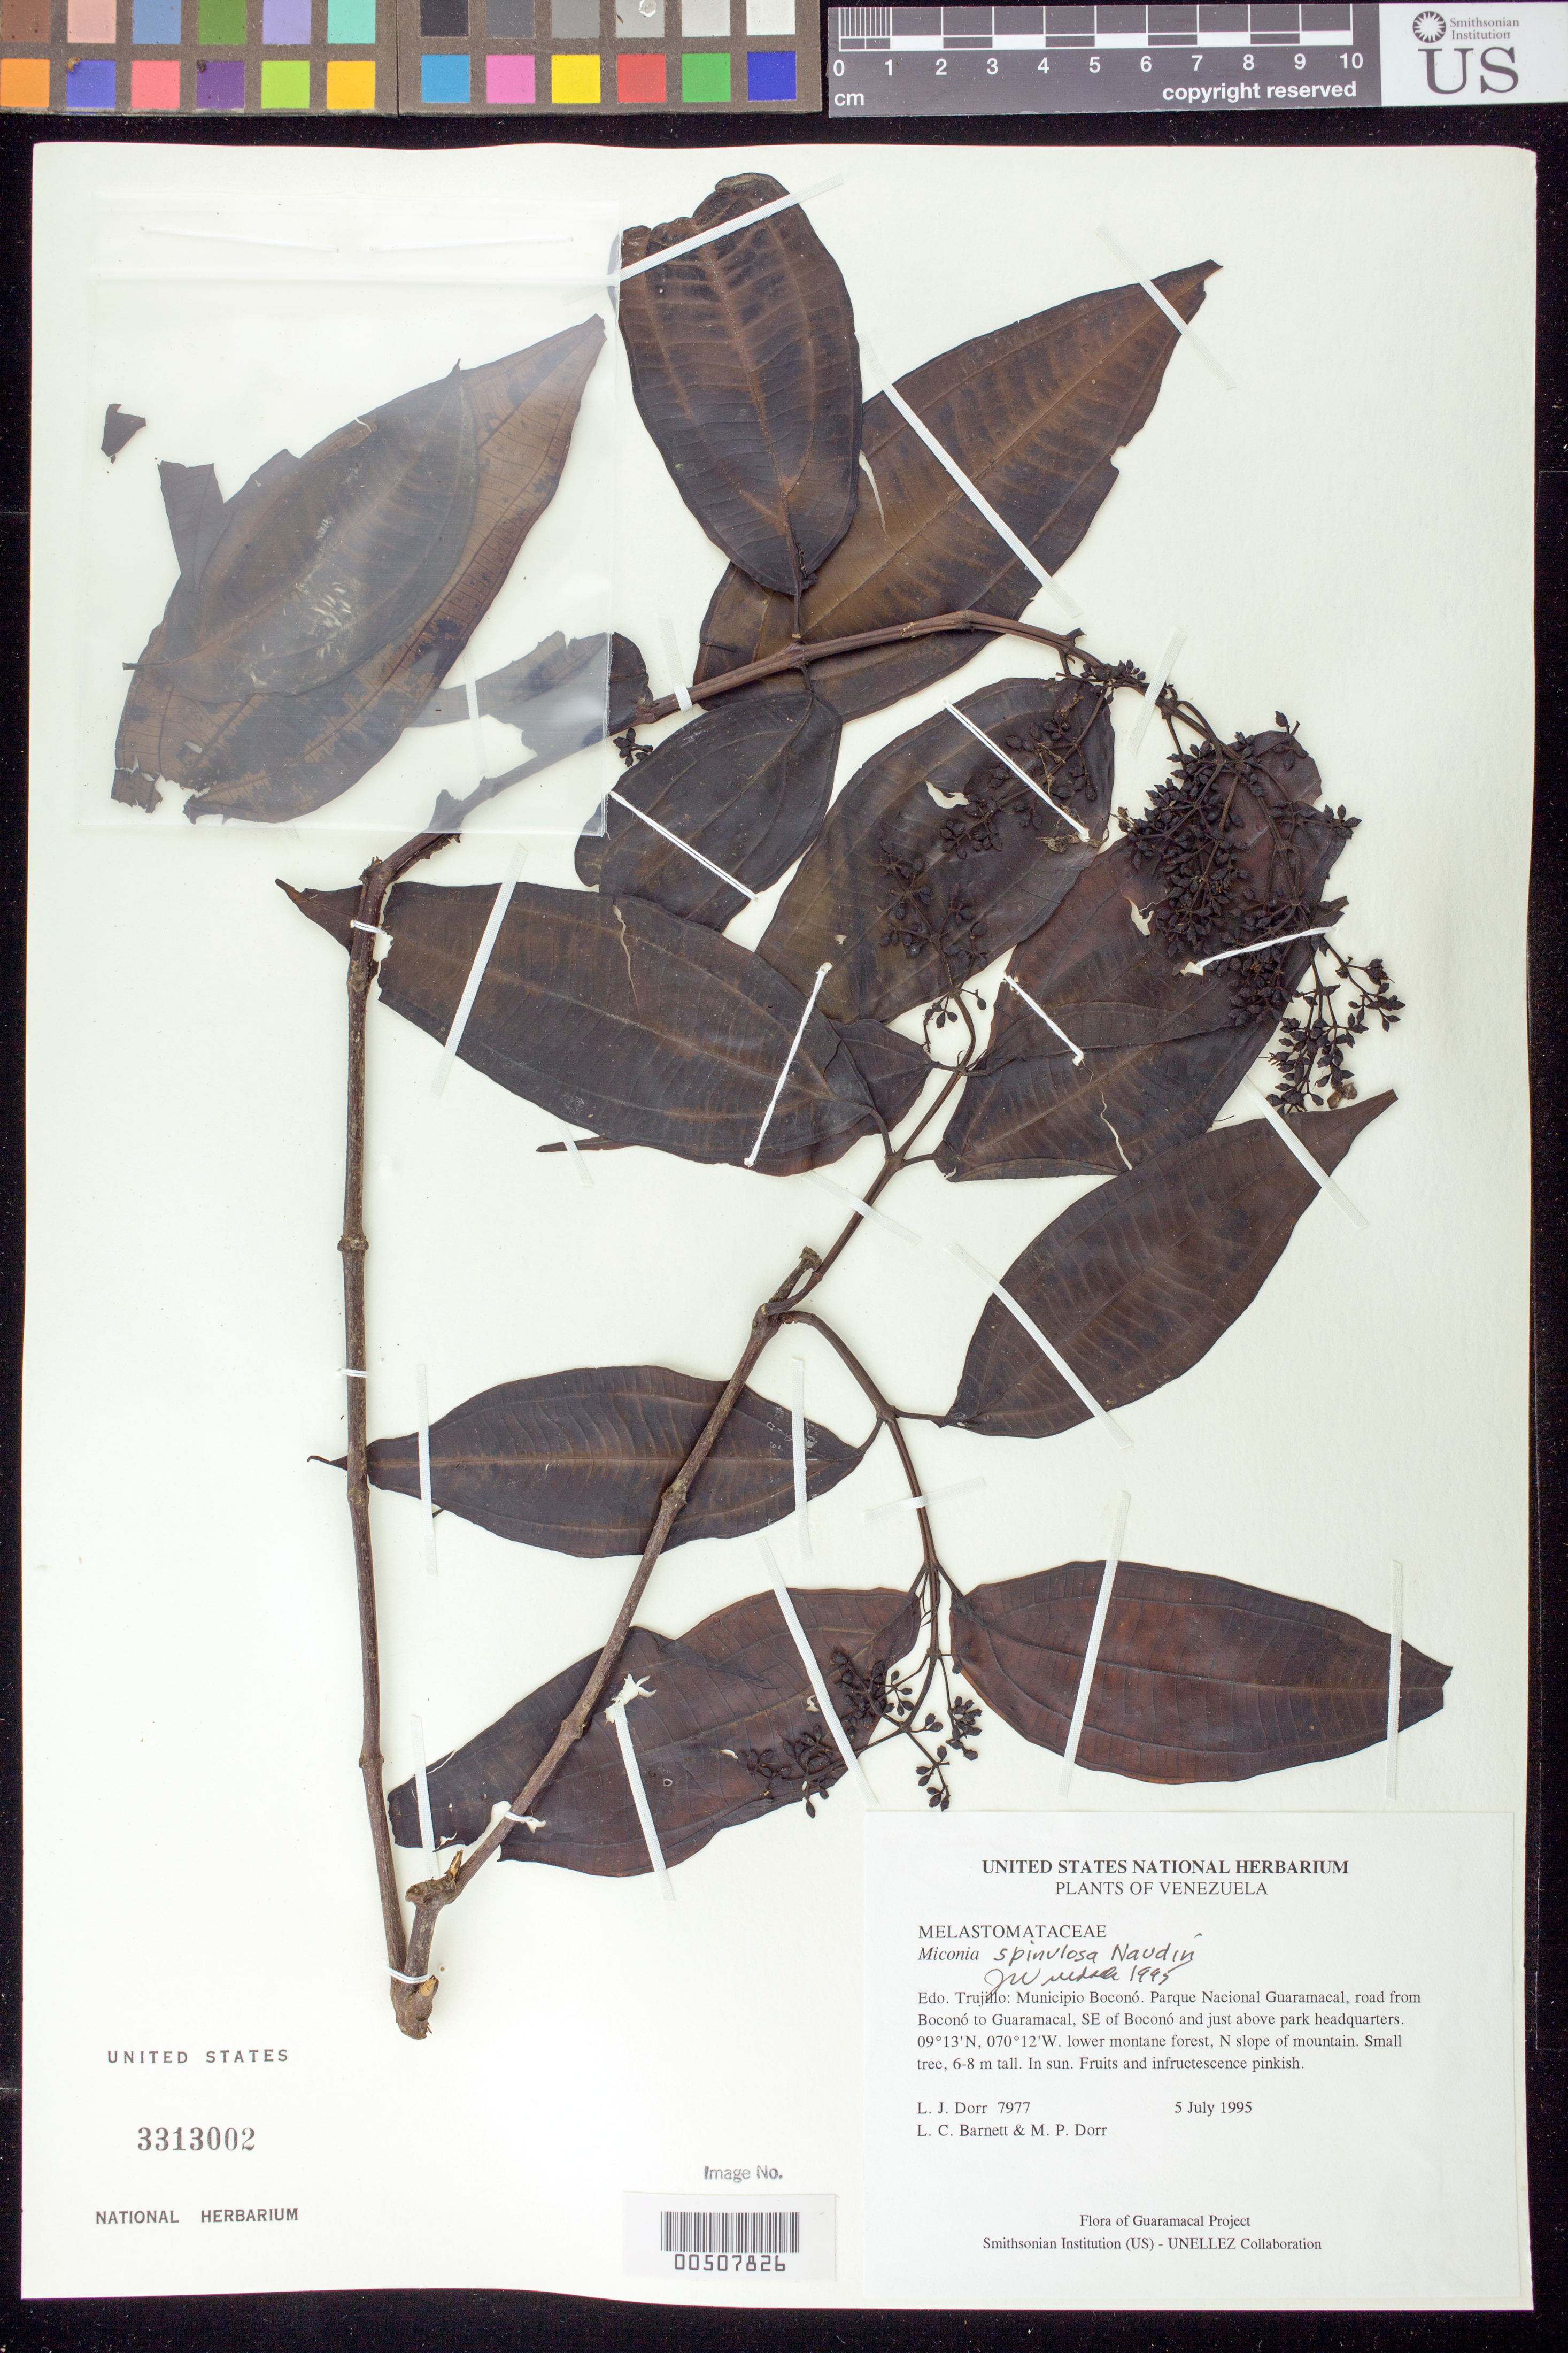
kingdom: Plantae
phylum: Tracheophyta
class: Magnoliopsida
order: Myrtales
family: Melastomataceae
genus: Miconia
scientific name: Miconia spinulosa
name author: Naudin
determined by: Wurdack, John J., (US), US (UNITED STATES)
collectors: L. J. Dorr, L. C. Barnett & M. P. Dorr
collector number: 7977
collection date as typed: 05 Jul 1995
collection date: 1995-07-05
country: Venezuela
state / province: Trujillo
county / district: Boconó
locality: Parque Nacional Guaramacal, road from Boconó to Guaramacal, SE of Boconó, just above park headquarters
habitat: lower montane forest, N slope of mountain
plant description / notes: PORT, US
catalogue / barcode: US 3313002